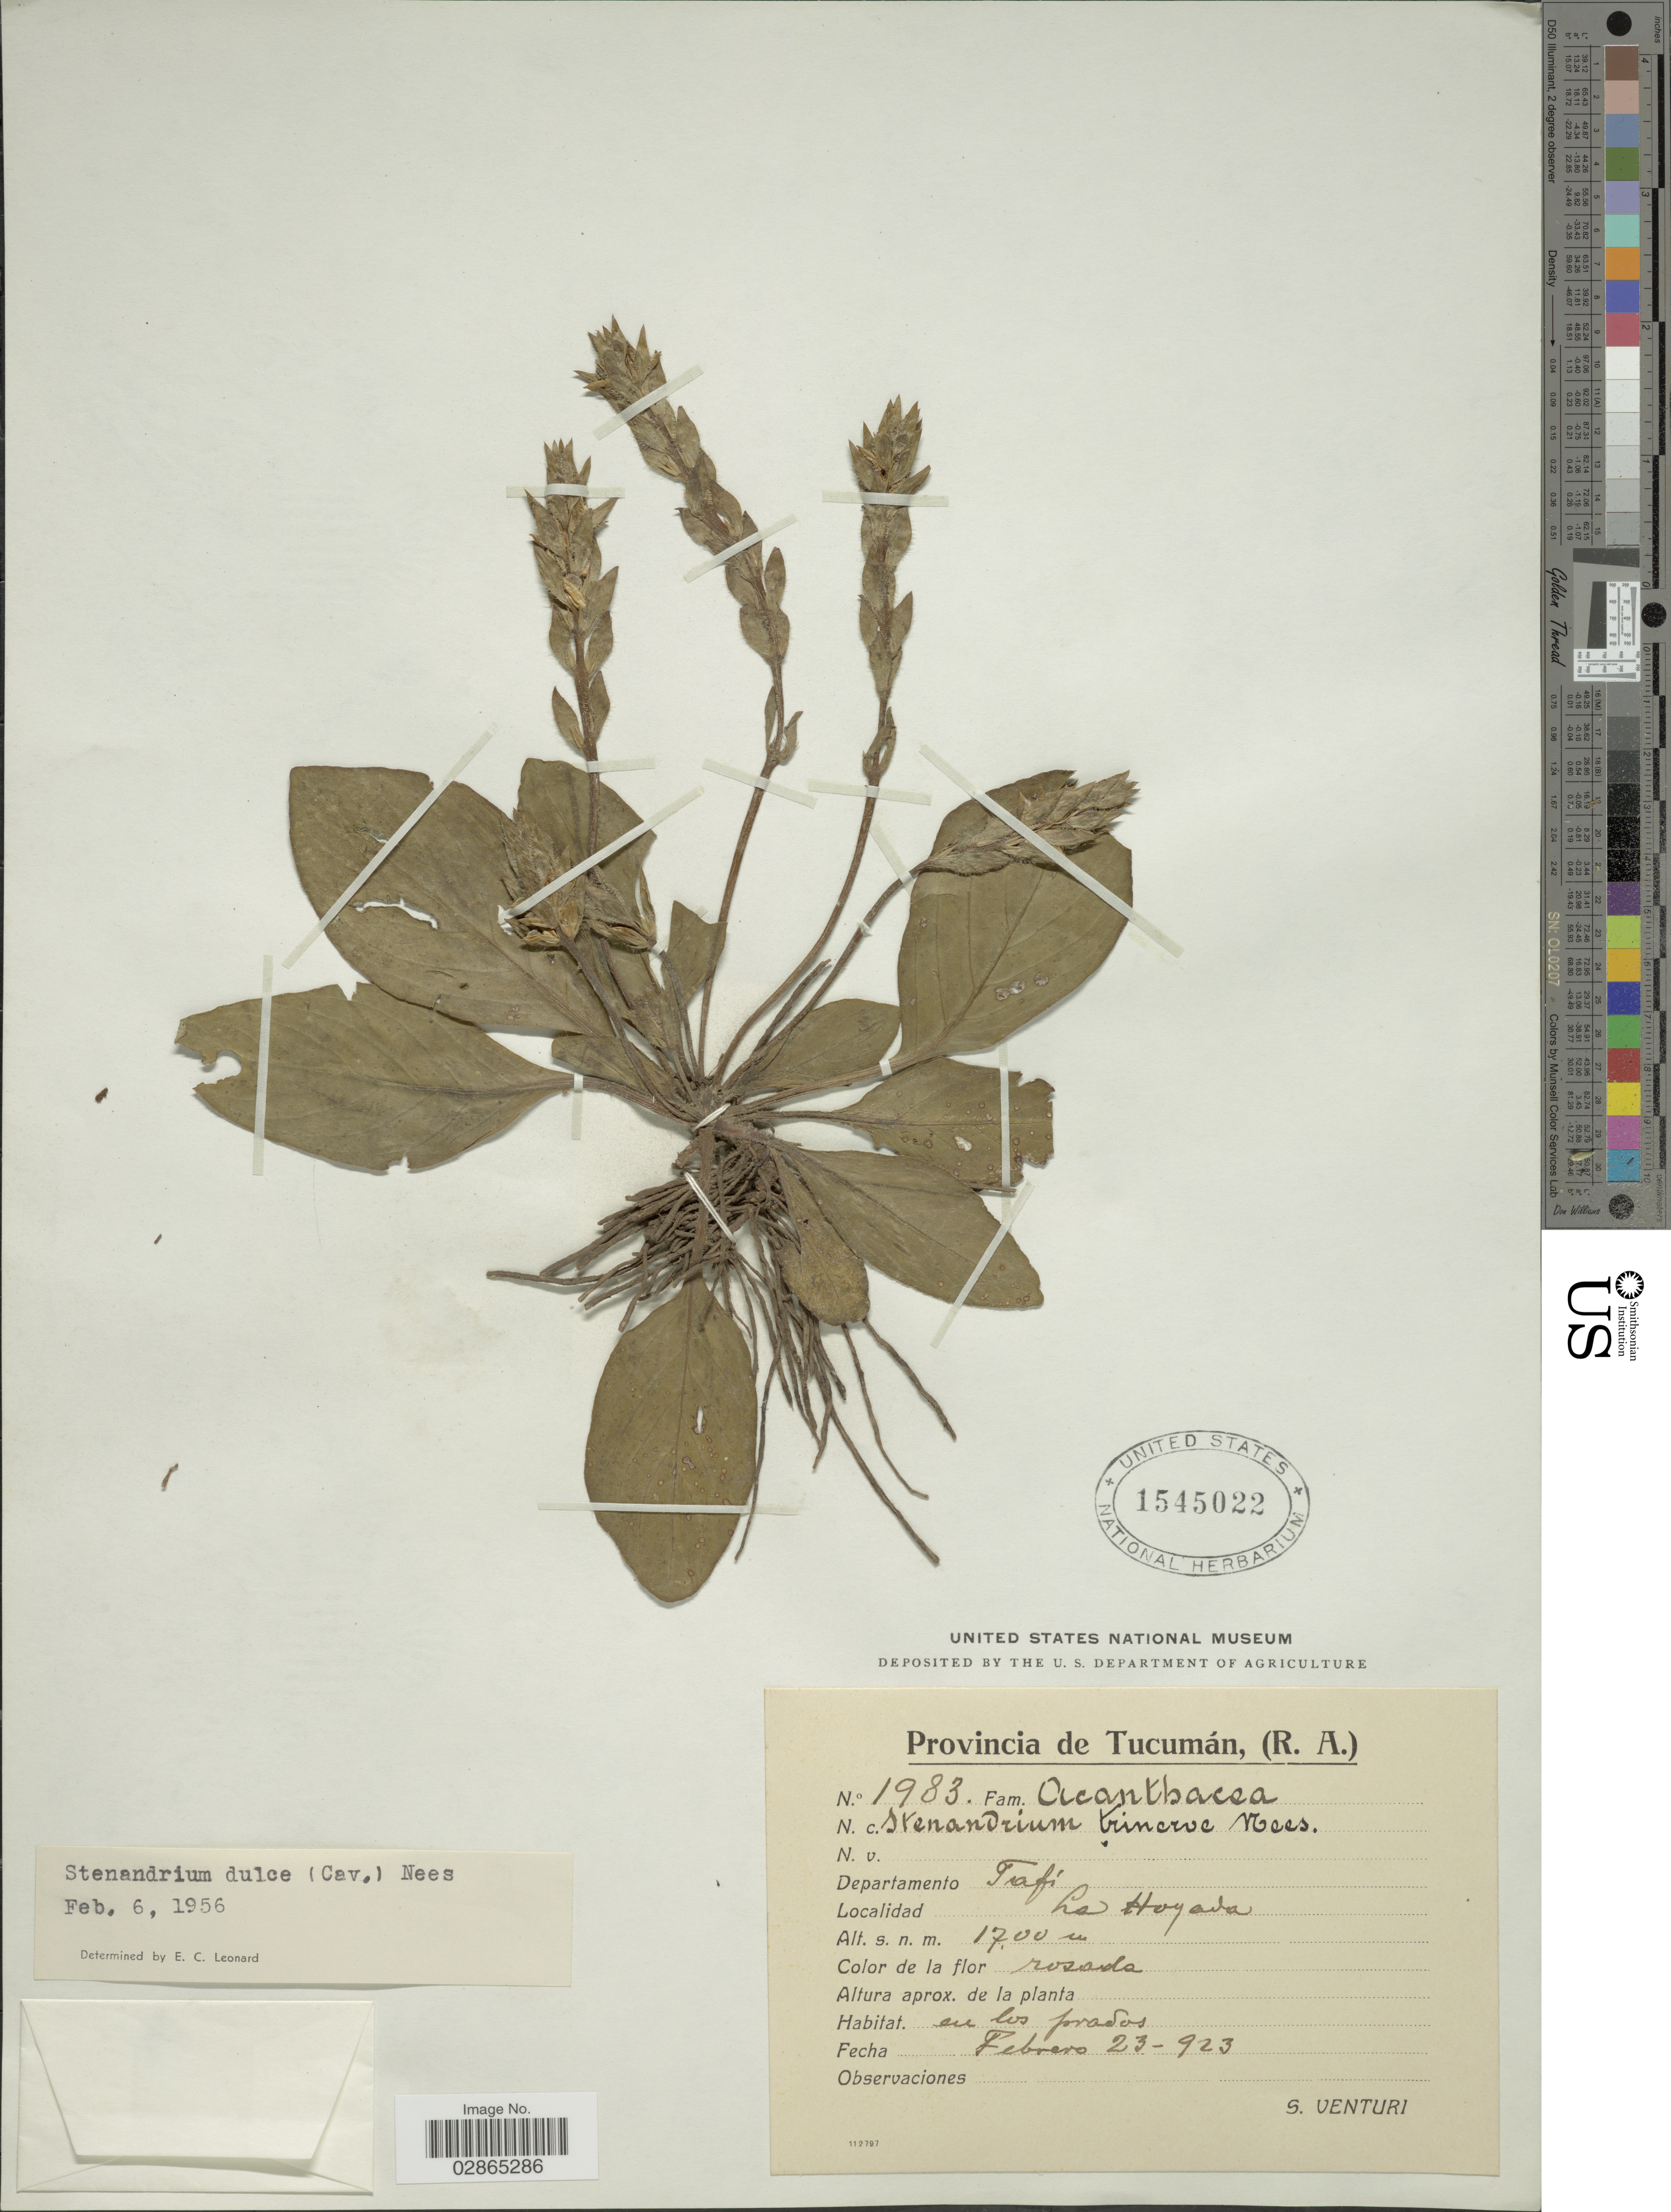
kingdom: Plantae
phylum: Tracheophyta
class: Magnoliopsida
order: Lamiales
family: Acanthaceae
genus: Stenandrium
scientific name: Stenandrium dulce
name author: (Cav.) Nees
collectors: S. Venturi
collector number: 1983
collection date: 1923-02-23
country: Argentina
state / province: Tucuman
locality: Departamento Tafi, La Hoyada.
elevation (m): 1700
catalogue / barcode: US 1545022